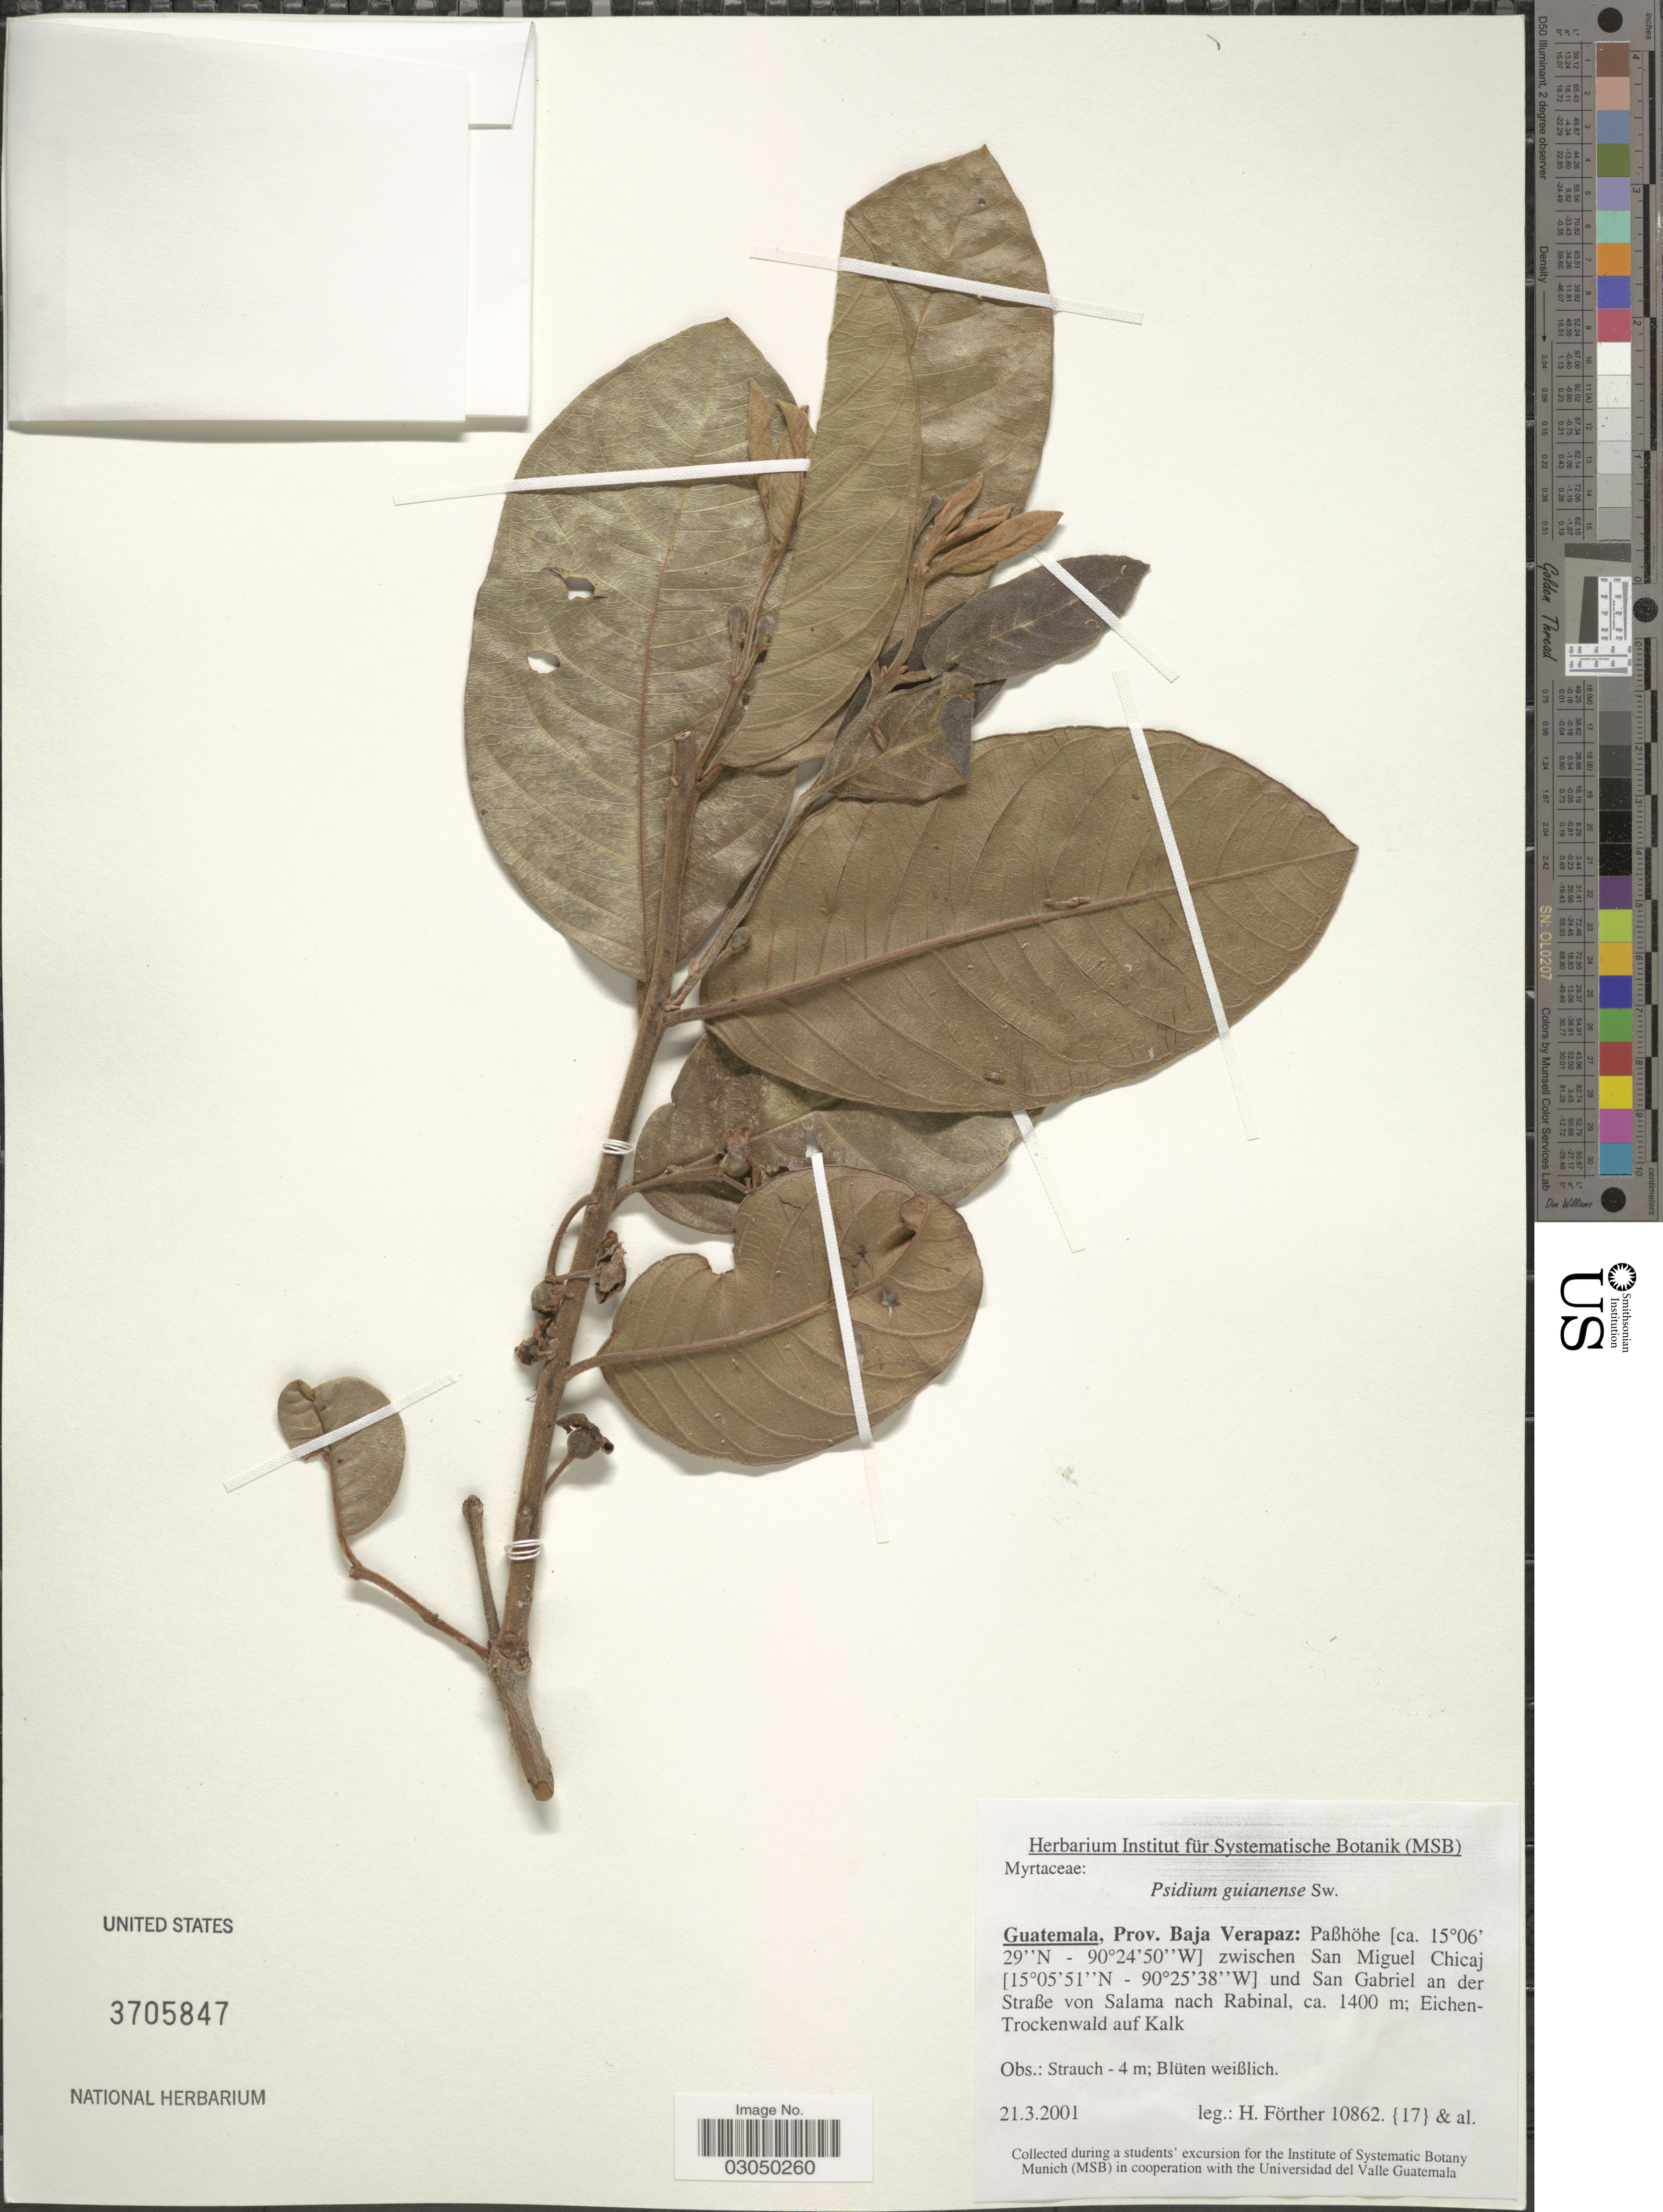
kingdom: Plantae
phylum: Tracheophyta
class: Magnoliopsida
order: Myrtales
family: Myrtaceae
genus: Psidium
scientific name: Psidium guineense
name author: Sw.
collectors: H. Förther & et al.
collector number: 10862{17}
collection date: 2001-03-21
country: Guatemala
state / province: Baja Verapaz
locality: Prov. Baja Verapaz: Paßhöhe zwischen San Miguel Chicaj und San Gabriel an der Straße von Salama nach Rabinal.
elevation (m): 1400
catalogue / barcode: US 3705847